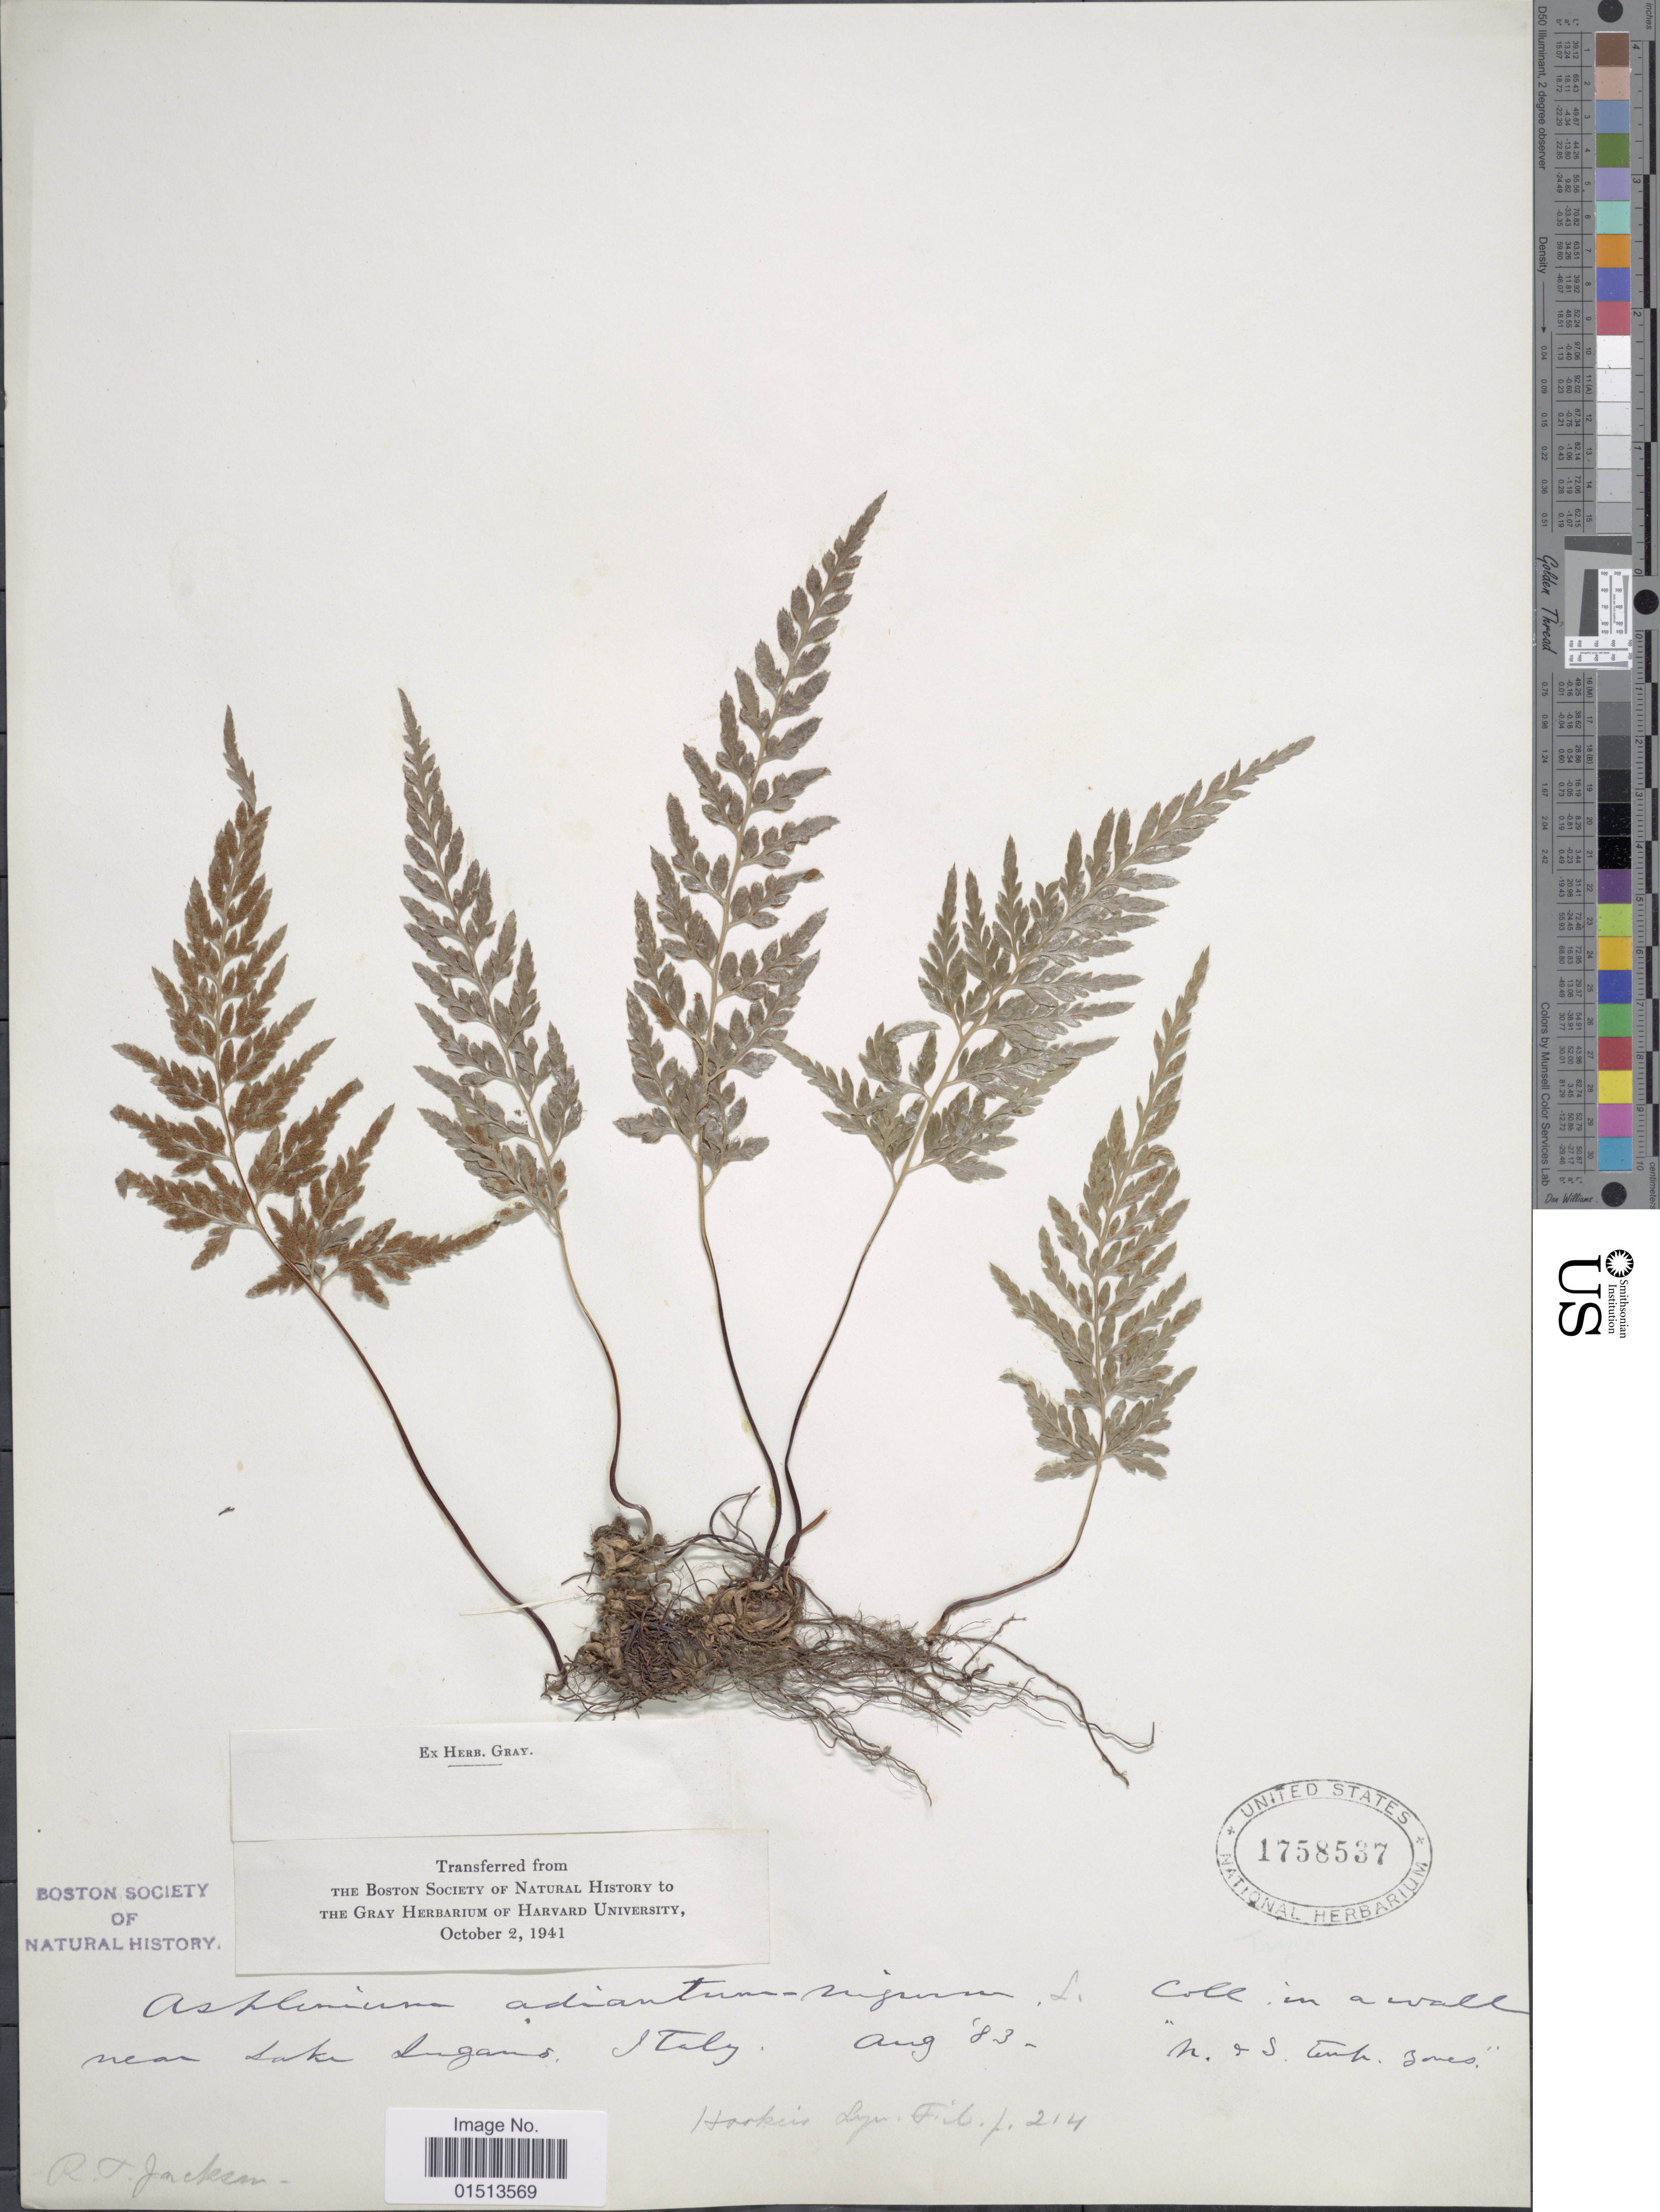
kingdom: Plantae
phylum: Tracheophyta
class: Polypodiopsida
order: Polypodiales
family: Aspleniaceae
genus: Asplenium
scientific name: Asplenium adiantum-nigrum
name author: L.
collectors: M. Jones & S. Jones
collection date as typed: Transcribed d/m/y: /8/83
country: Italy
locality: Near Lake Luganis. [interpreted]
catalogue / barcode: US 1758537